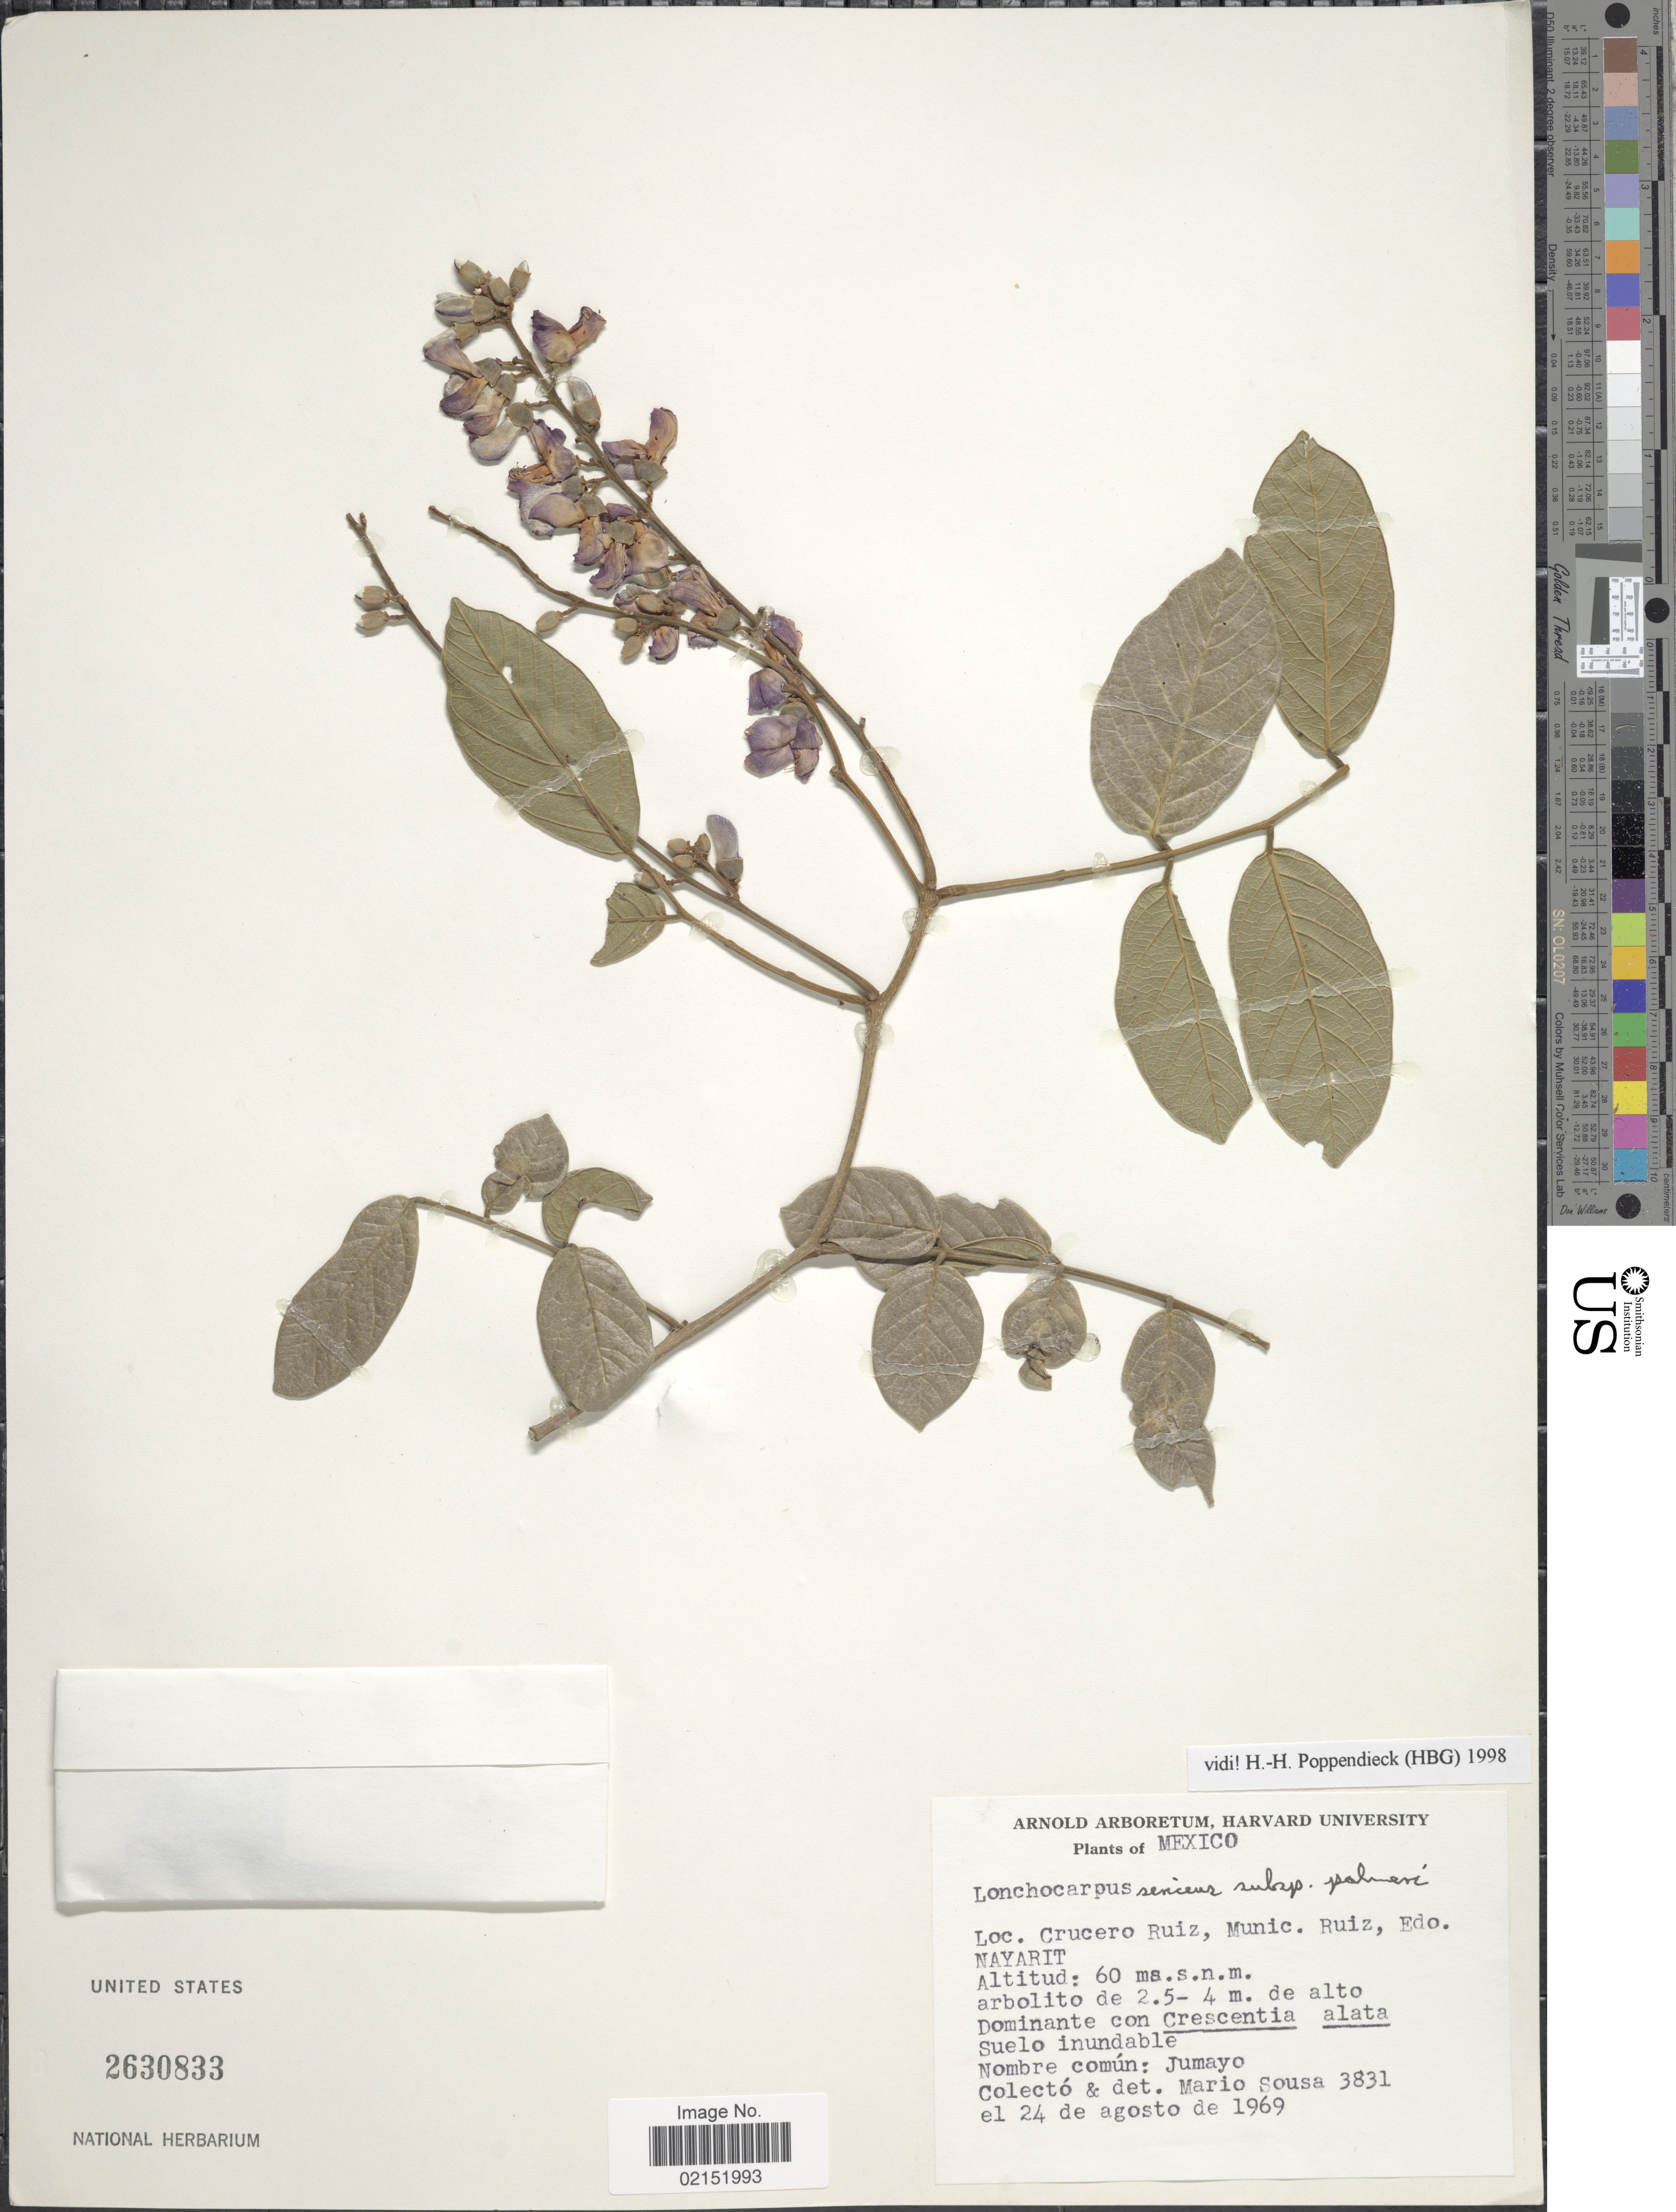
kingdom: Plantae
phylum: Tracheophyta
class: Magnoliopsida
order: Fabales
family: Fabaceae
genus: Lonchocarpus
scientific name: Lonchocarpus sericeus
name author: (Poir.) Kunth ex DC.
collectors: M. Sousa S.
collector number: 3831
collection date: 1969-08-24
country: Mexico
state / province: Nayarit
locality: Crucero Ruiz, Munic. Ruiz. Edo. Nayarit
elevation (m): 60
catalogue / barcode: US 2630833